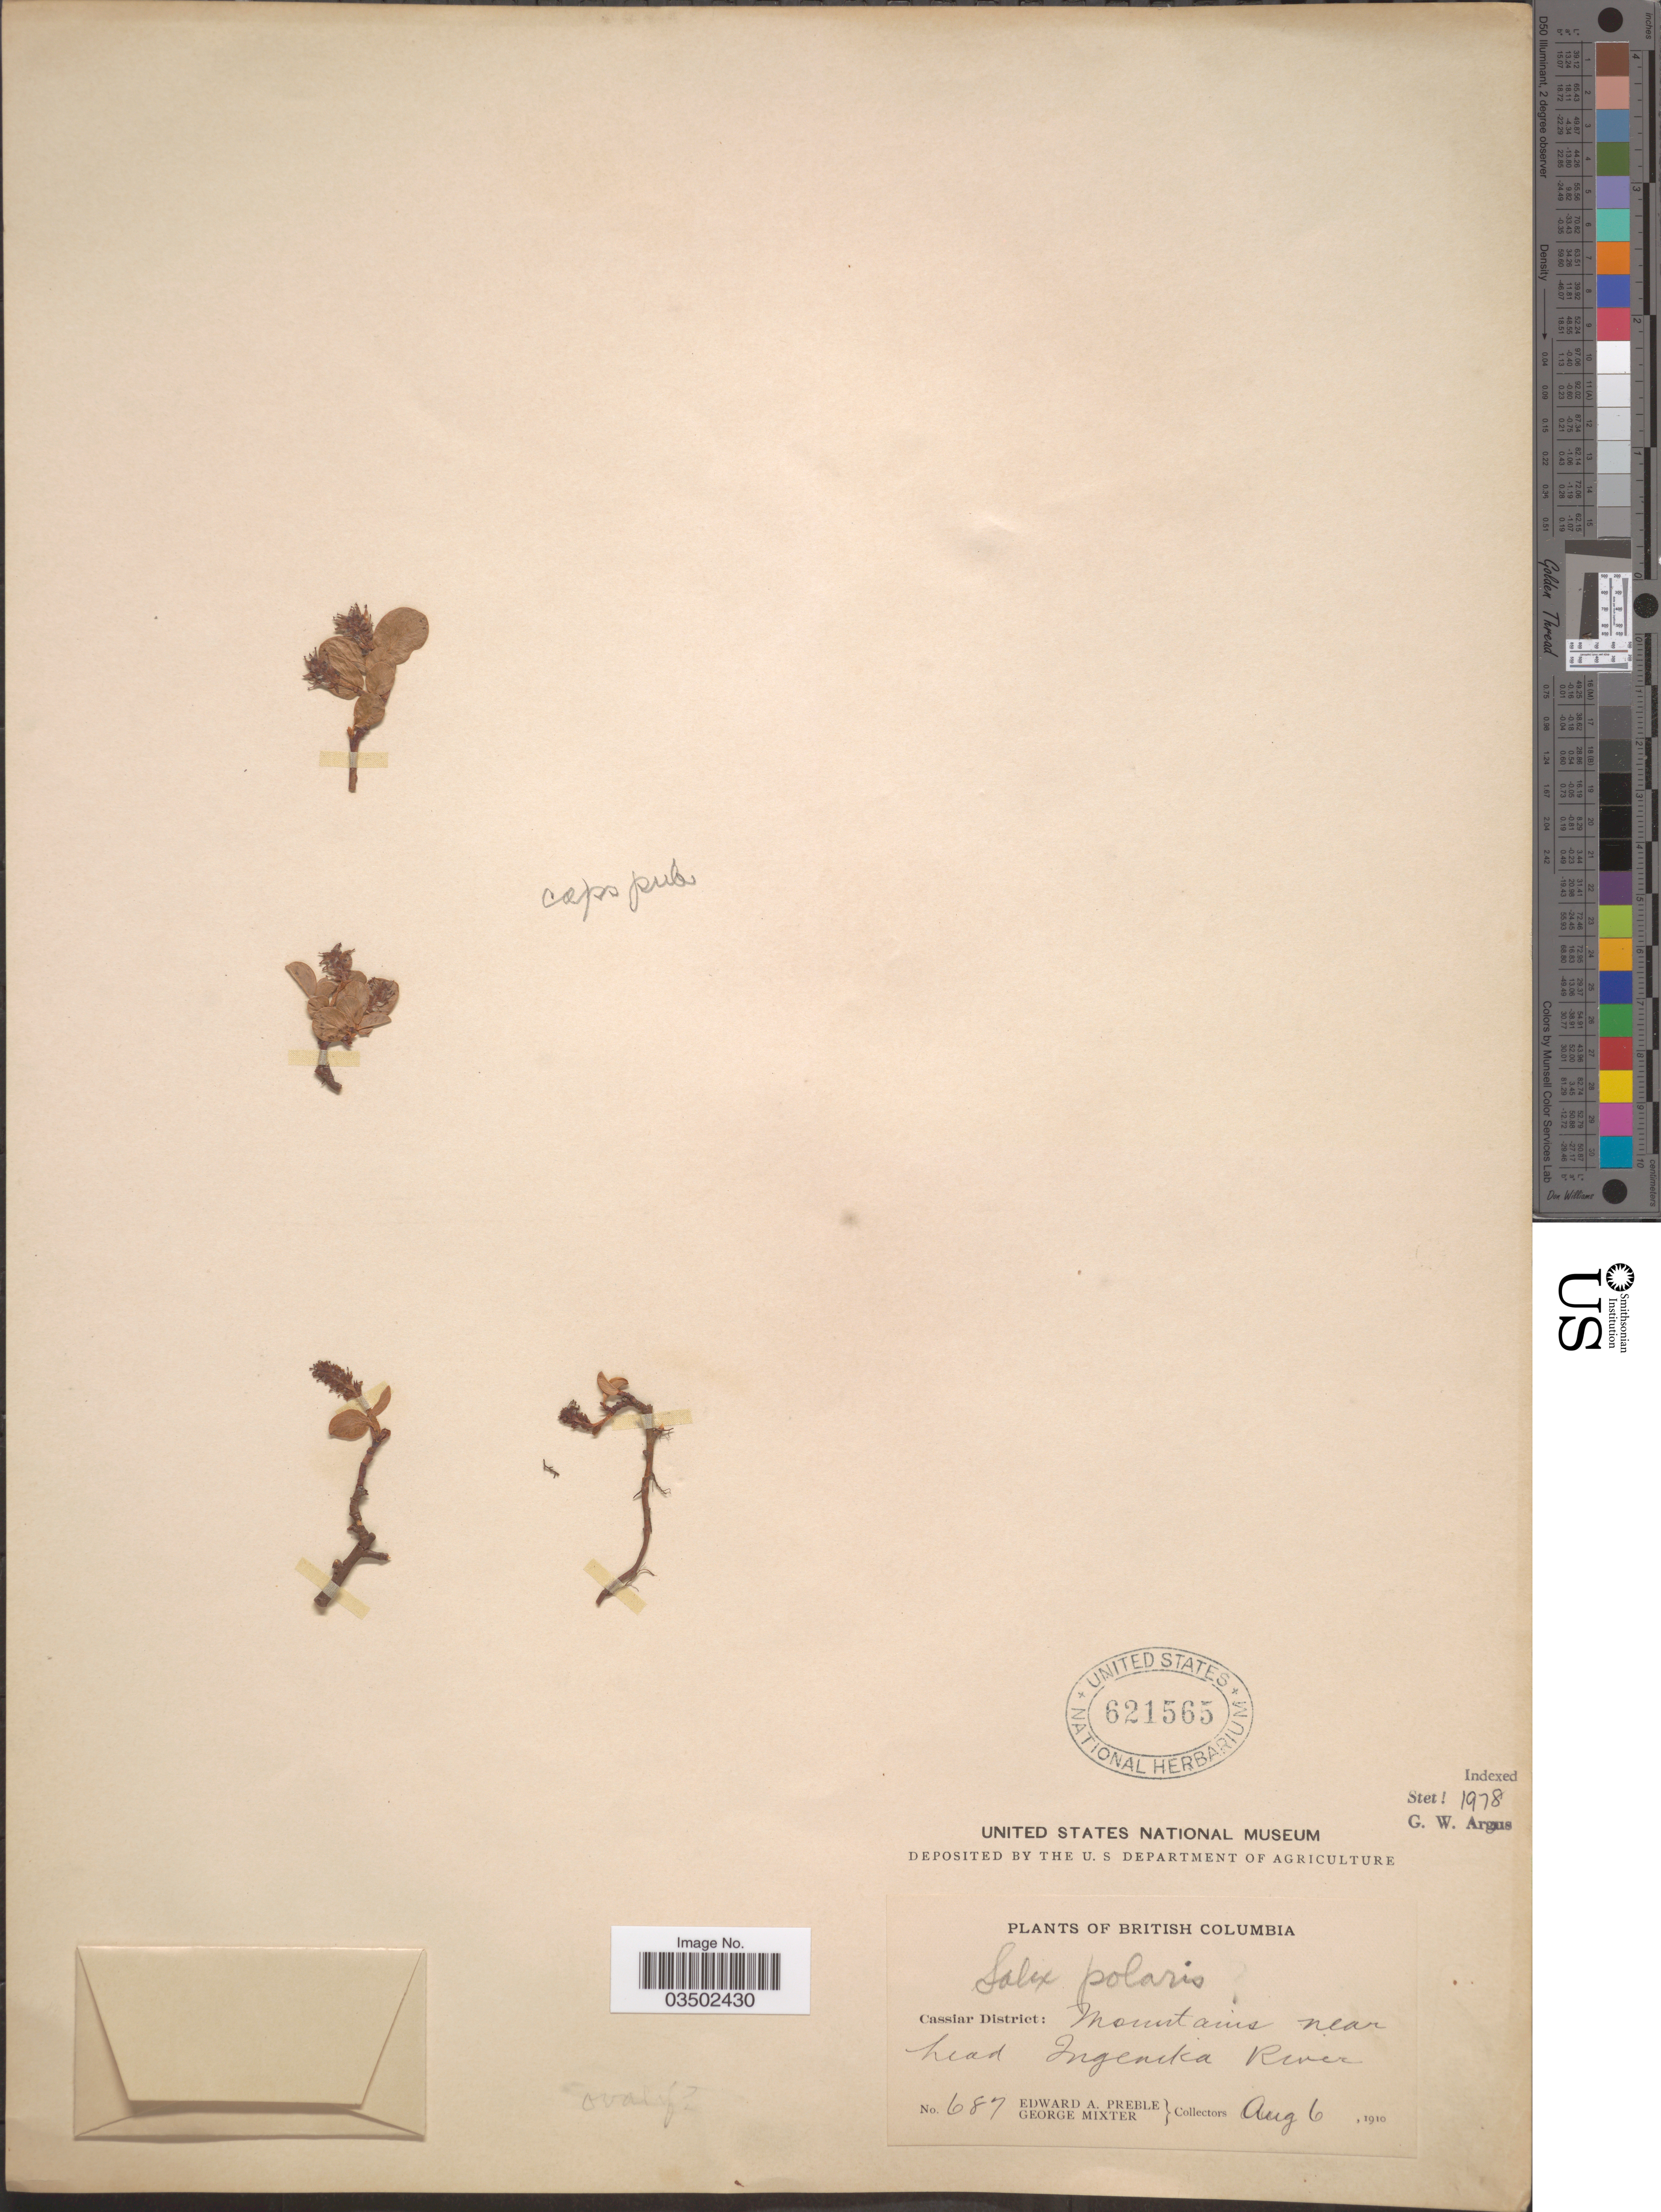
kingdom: Plantae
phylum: Tracheophyta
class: Magnoliopsida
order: Malpighiales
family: Salicaceae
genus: Salix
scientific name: Salix polaris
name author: Wahlenb.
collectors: E. Preble & G. Mixter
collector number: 687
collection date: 1910-08-06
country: Canada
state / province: British Columbia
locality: Cassiar District: Mountains near head Ingenika River.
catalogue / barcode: US 621565